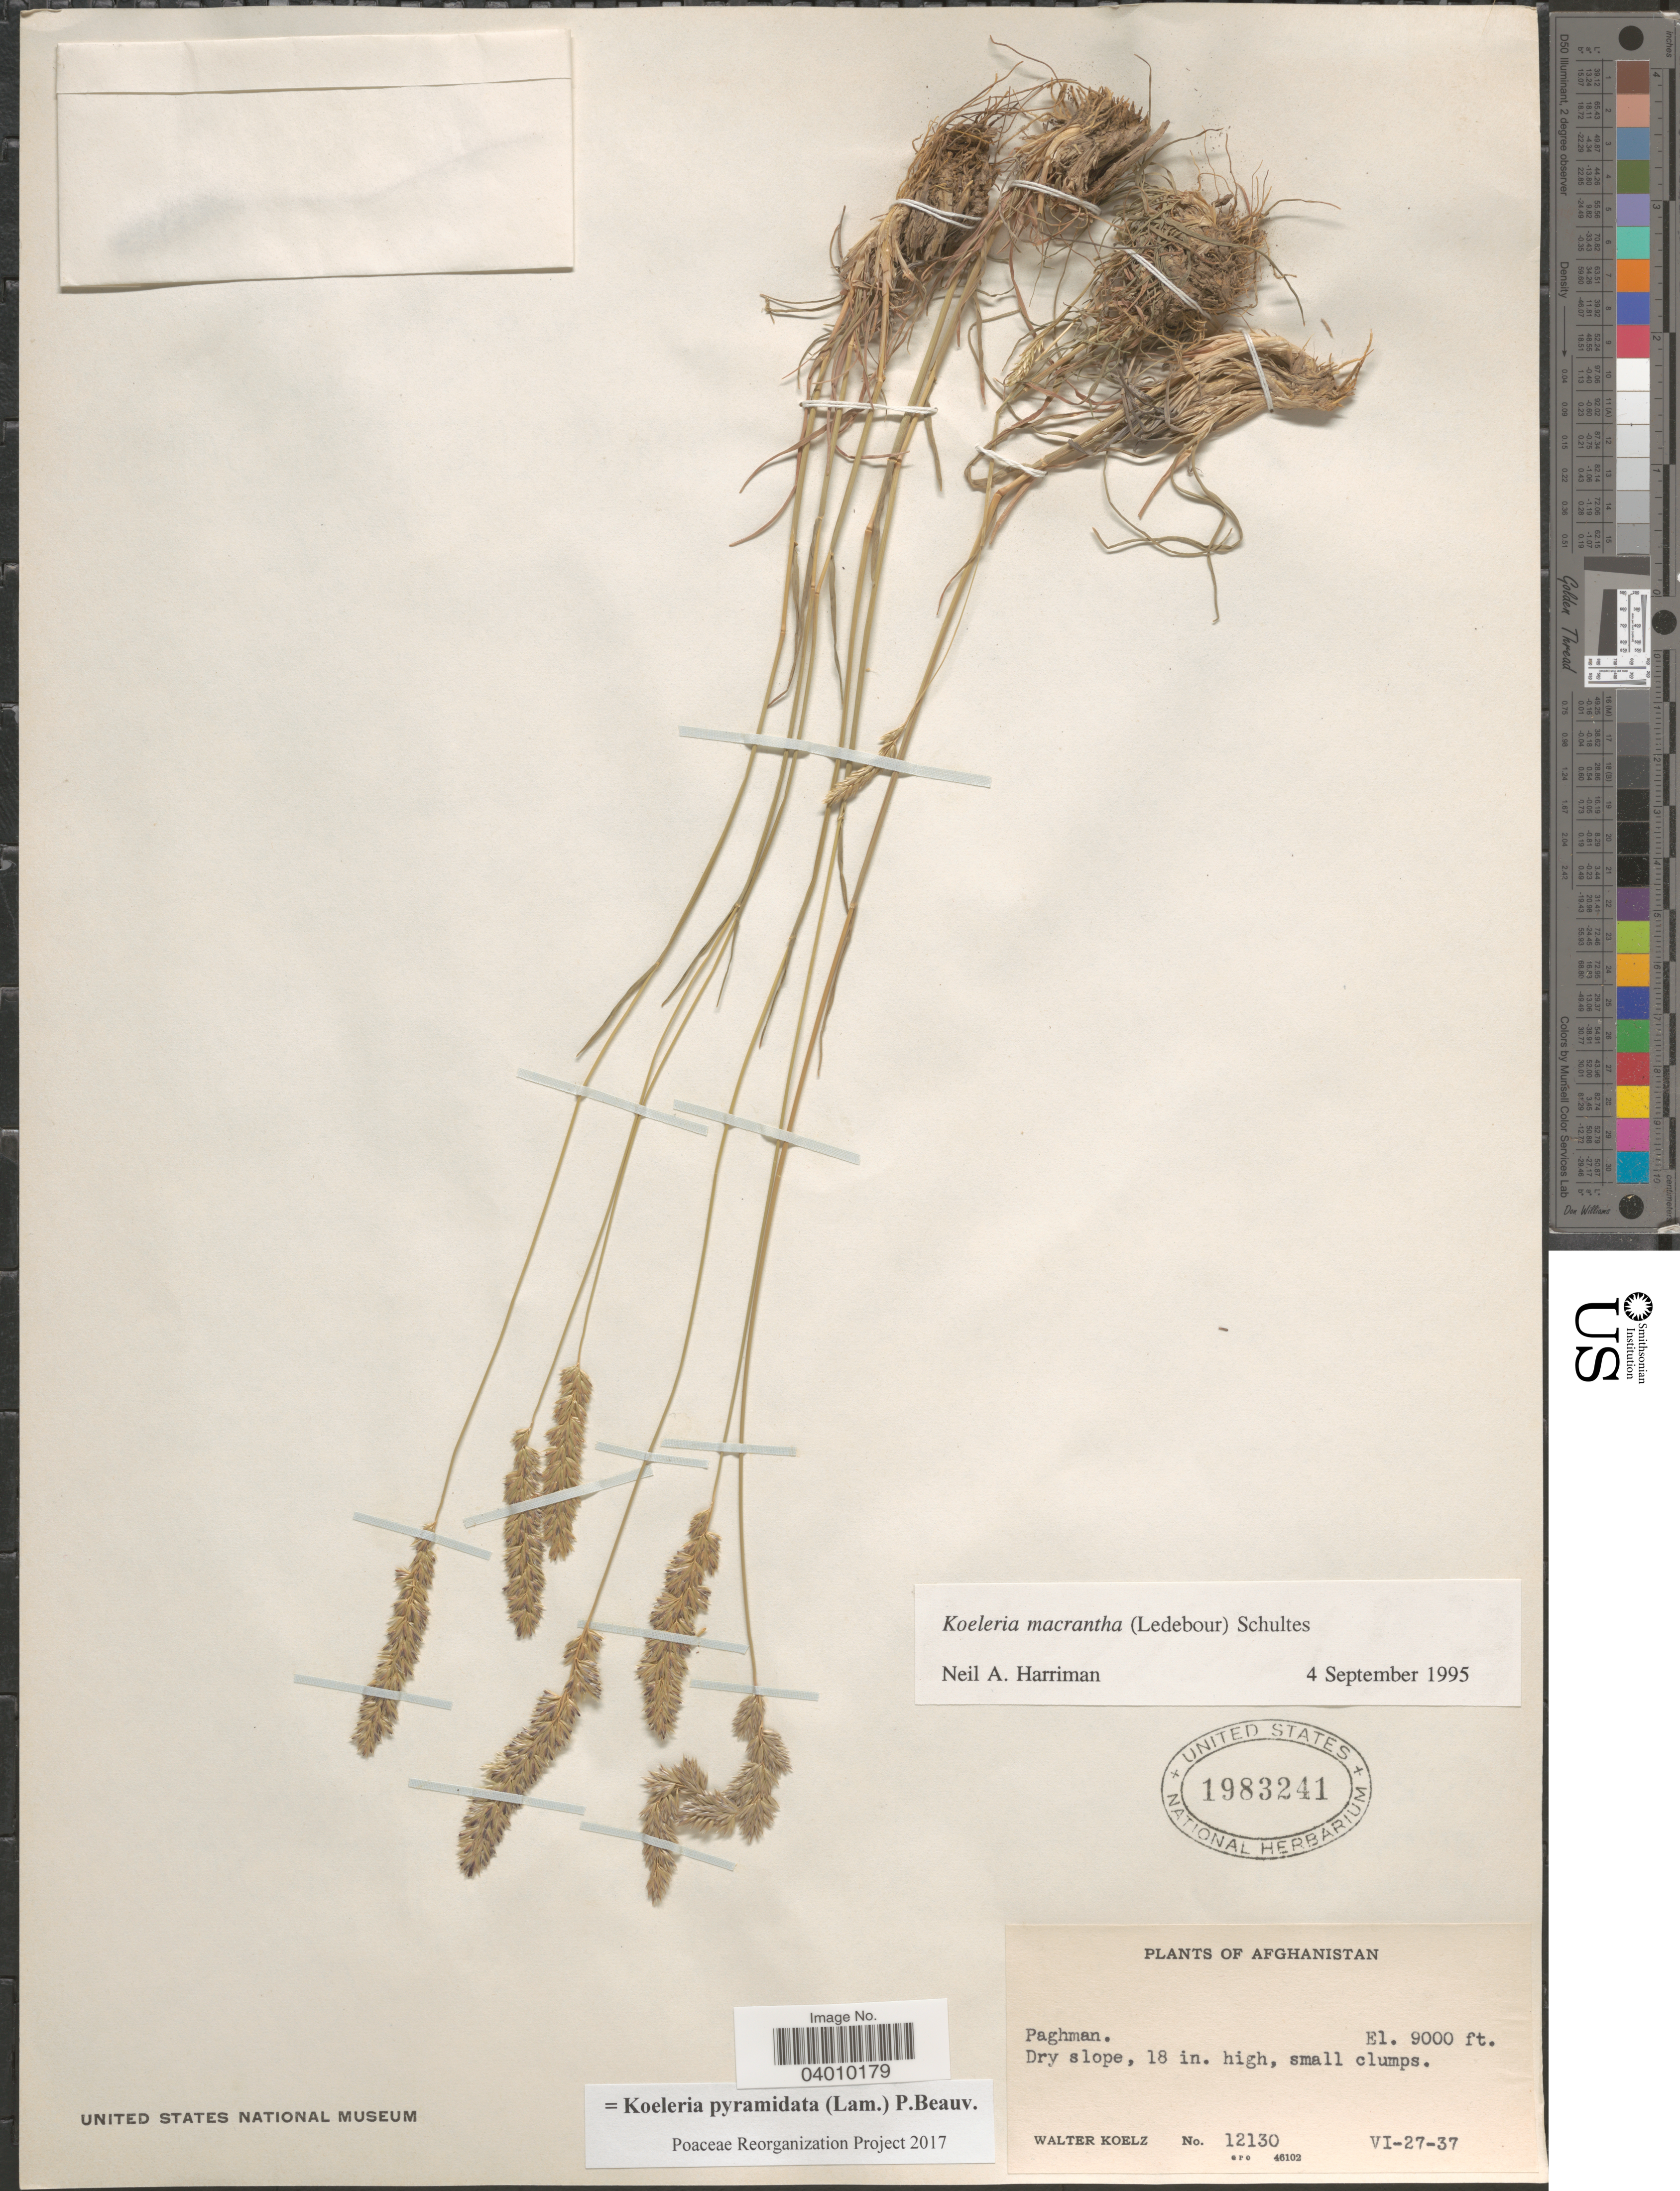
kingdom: Plantae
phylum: Tracheophyta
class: Liliopsida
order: Poales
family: Poaceae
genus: Koeleria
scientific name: Koeleria pyramidata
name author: (Lam.) P. Beauv.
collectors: W. N. Koelz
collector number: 12130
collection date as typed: Transcribed d/m/y: 27/6/37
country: Afghanistan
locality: Paghman.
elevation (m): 2743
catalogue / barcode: US 1983241